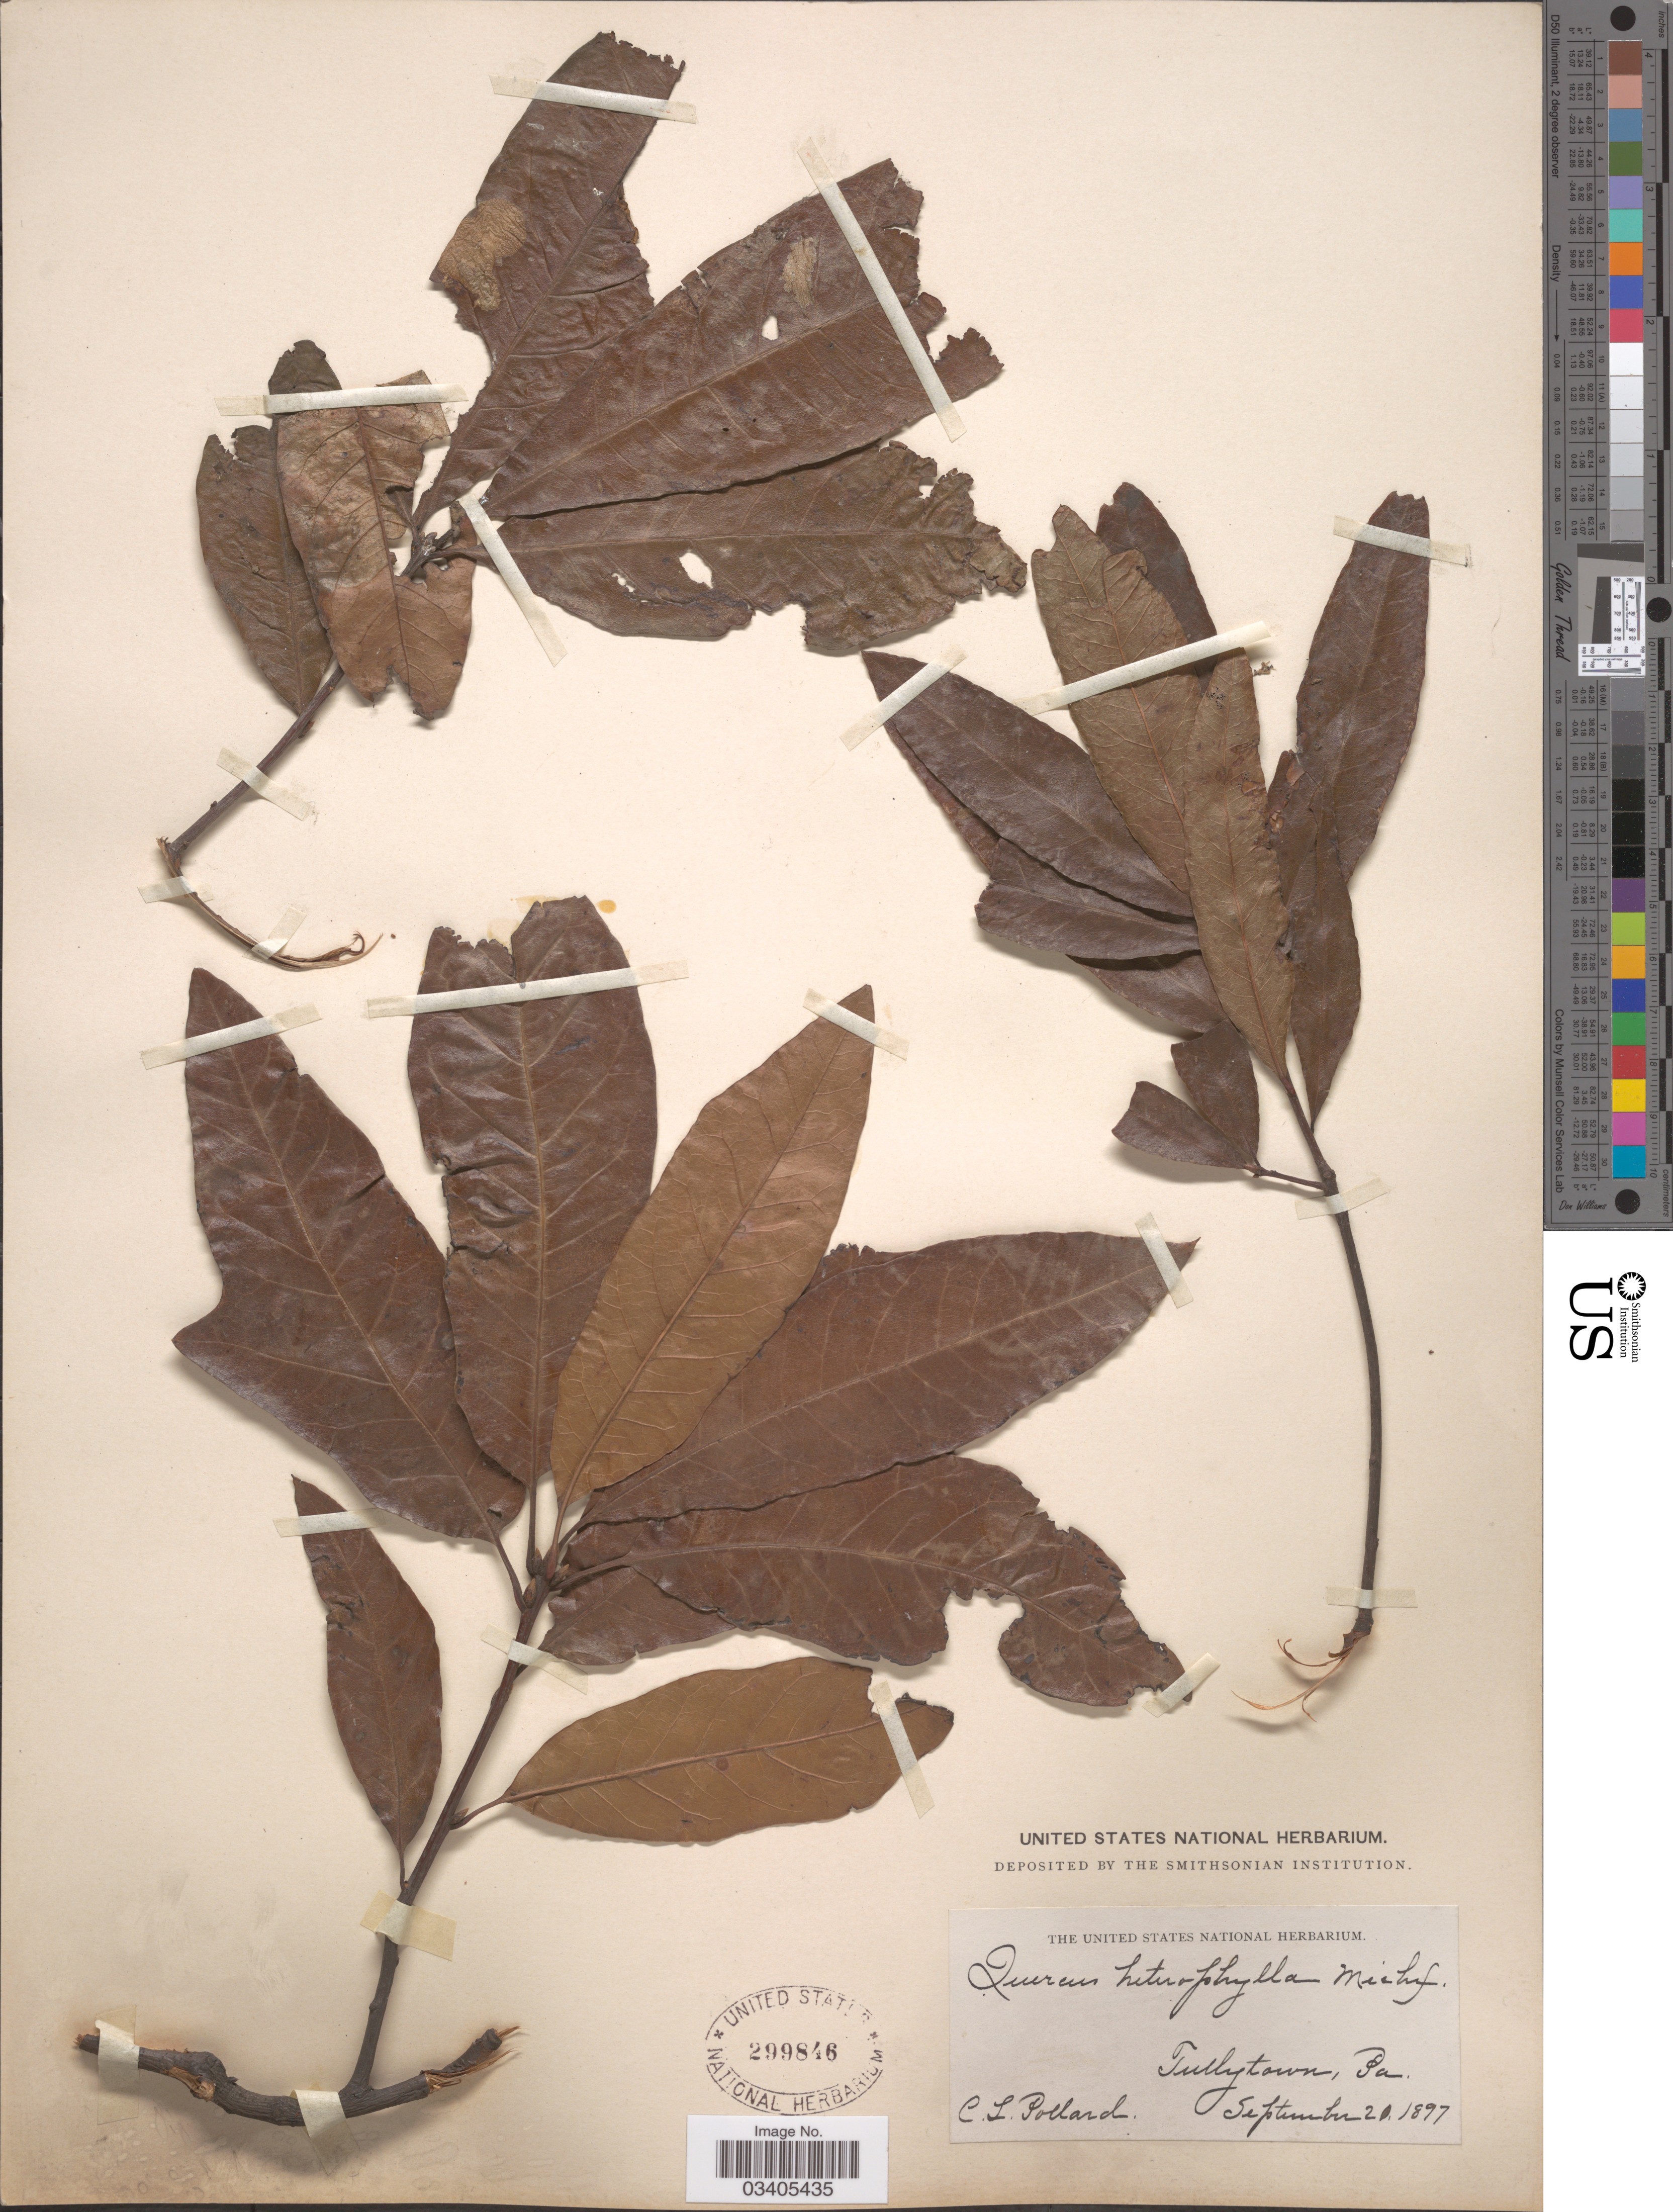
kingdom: Plantae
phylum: Tracheophyta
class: Magnoliopsida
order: Fagales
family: Fagaceae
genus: Quercus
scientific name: Quercus x heterophylla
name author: Michx.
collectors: C. L. Pollard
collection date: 1897-09-20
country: United States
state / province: Pennsylvania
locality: Tullytown.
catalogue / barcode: US 299846